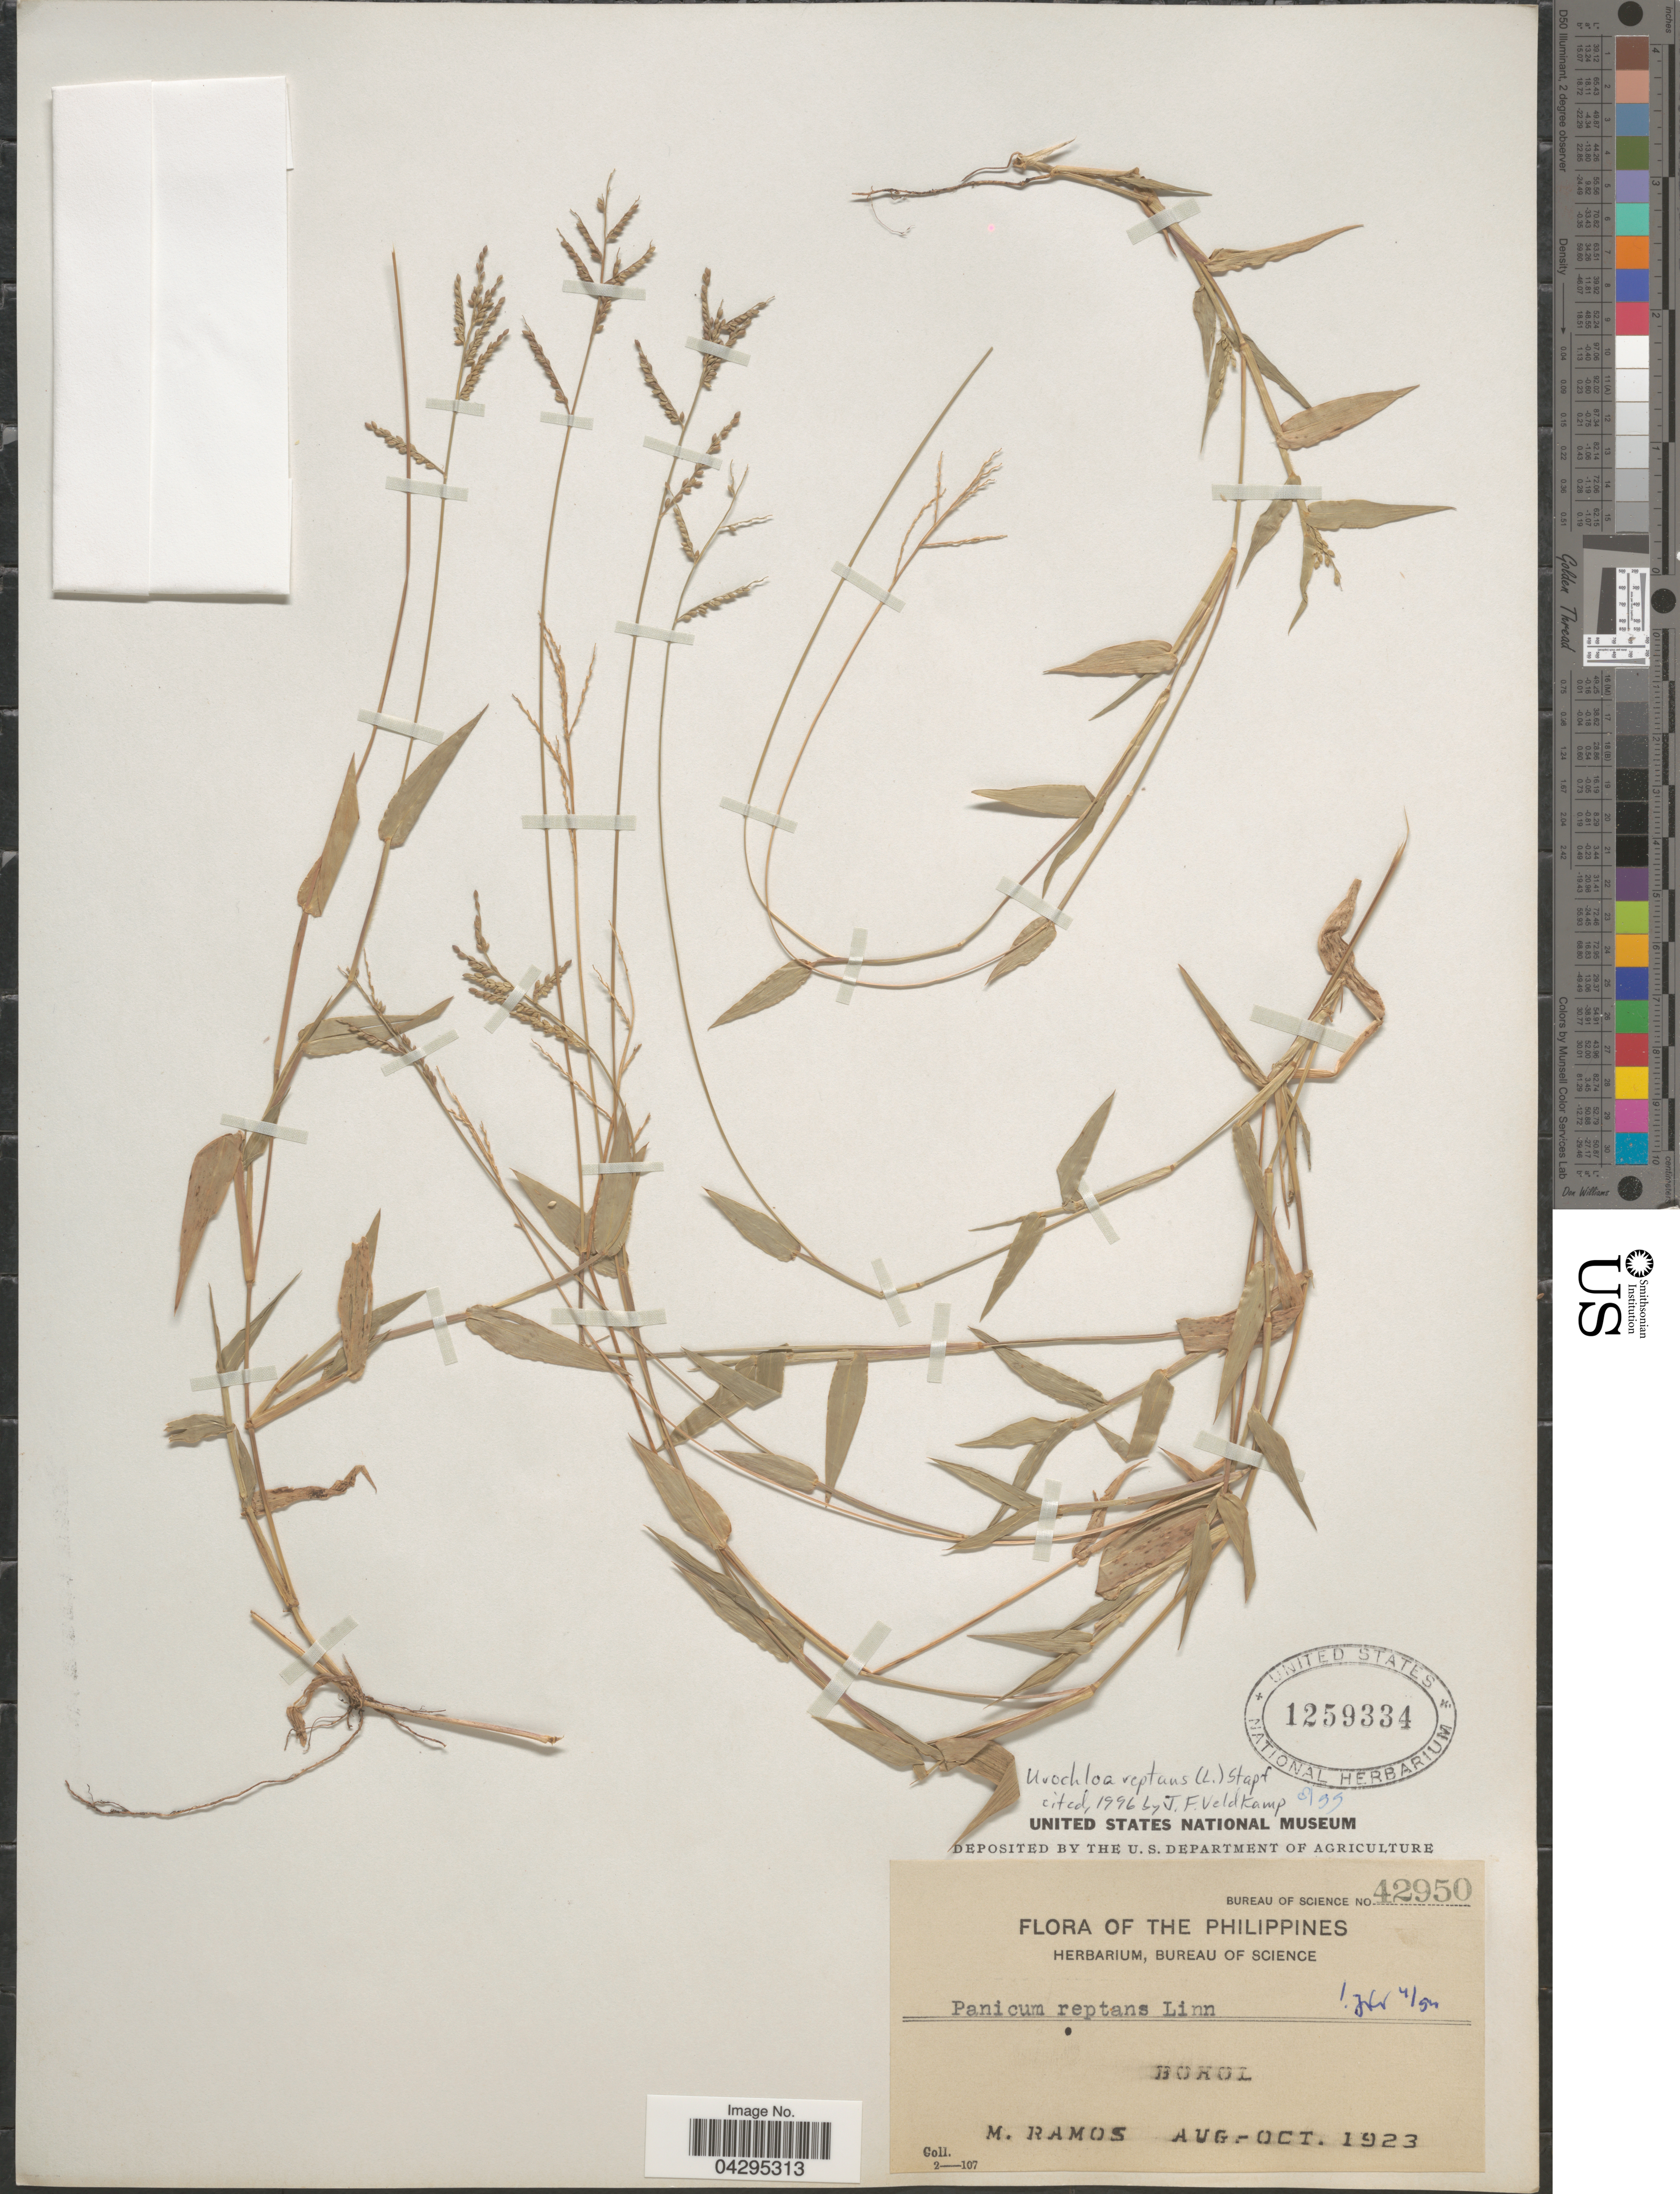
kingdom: Plantae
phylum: Tracheophyta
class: Liliopsida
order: Poales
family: Poaceae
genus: Urochloa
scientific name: Urochloa reptans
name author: (L.) Stapf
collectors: M. Ramos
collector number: Bueau Of Science 49250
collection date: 1923-08/1923-10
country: Philippines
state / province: Central Visayas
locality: Bohol.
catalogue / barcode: US 1259334